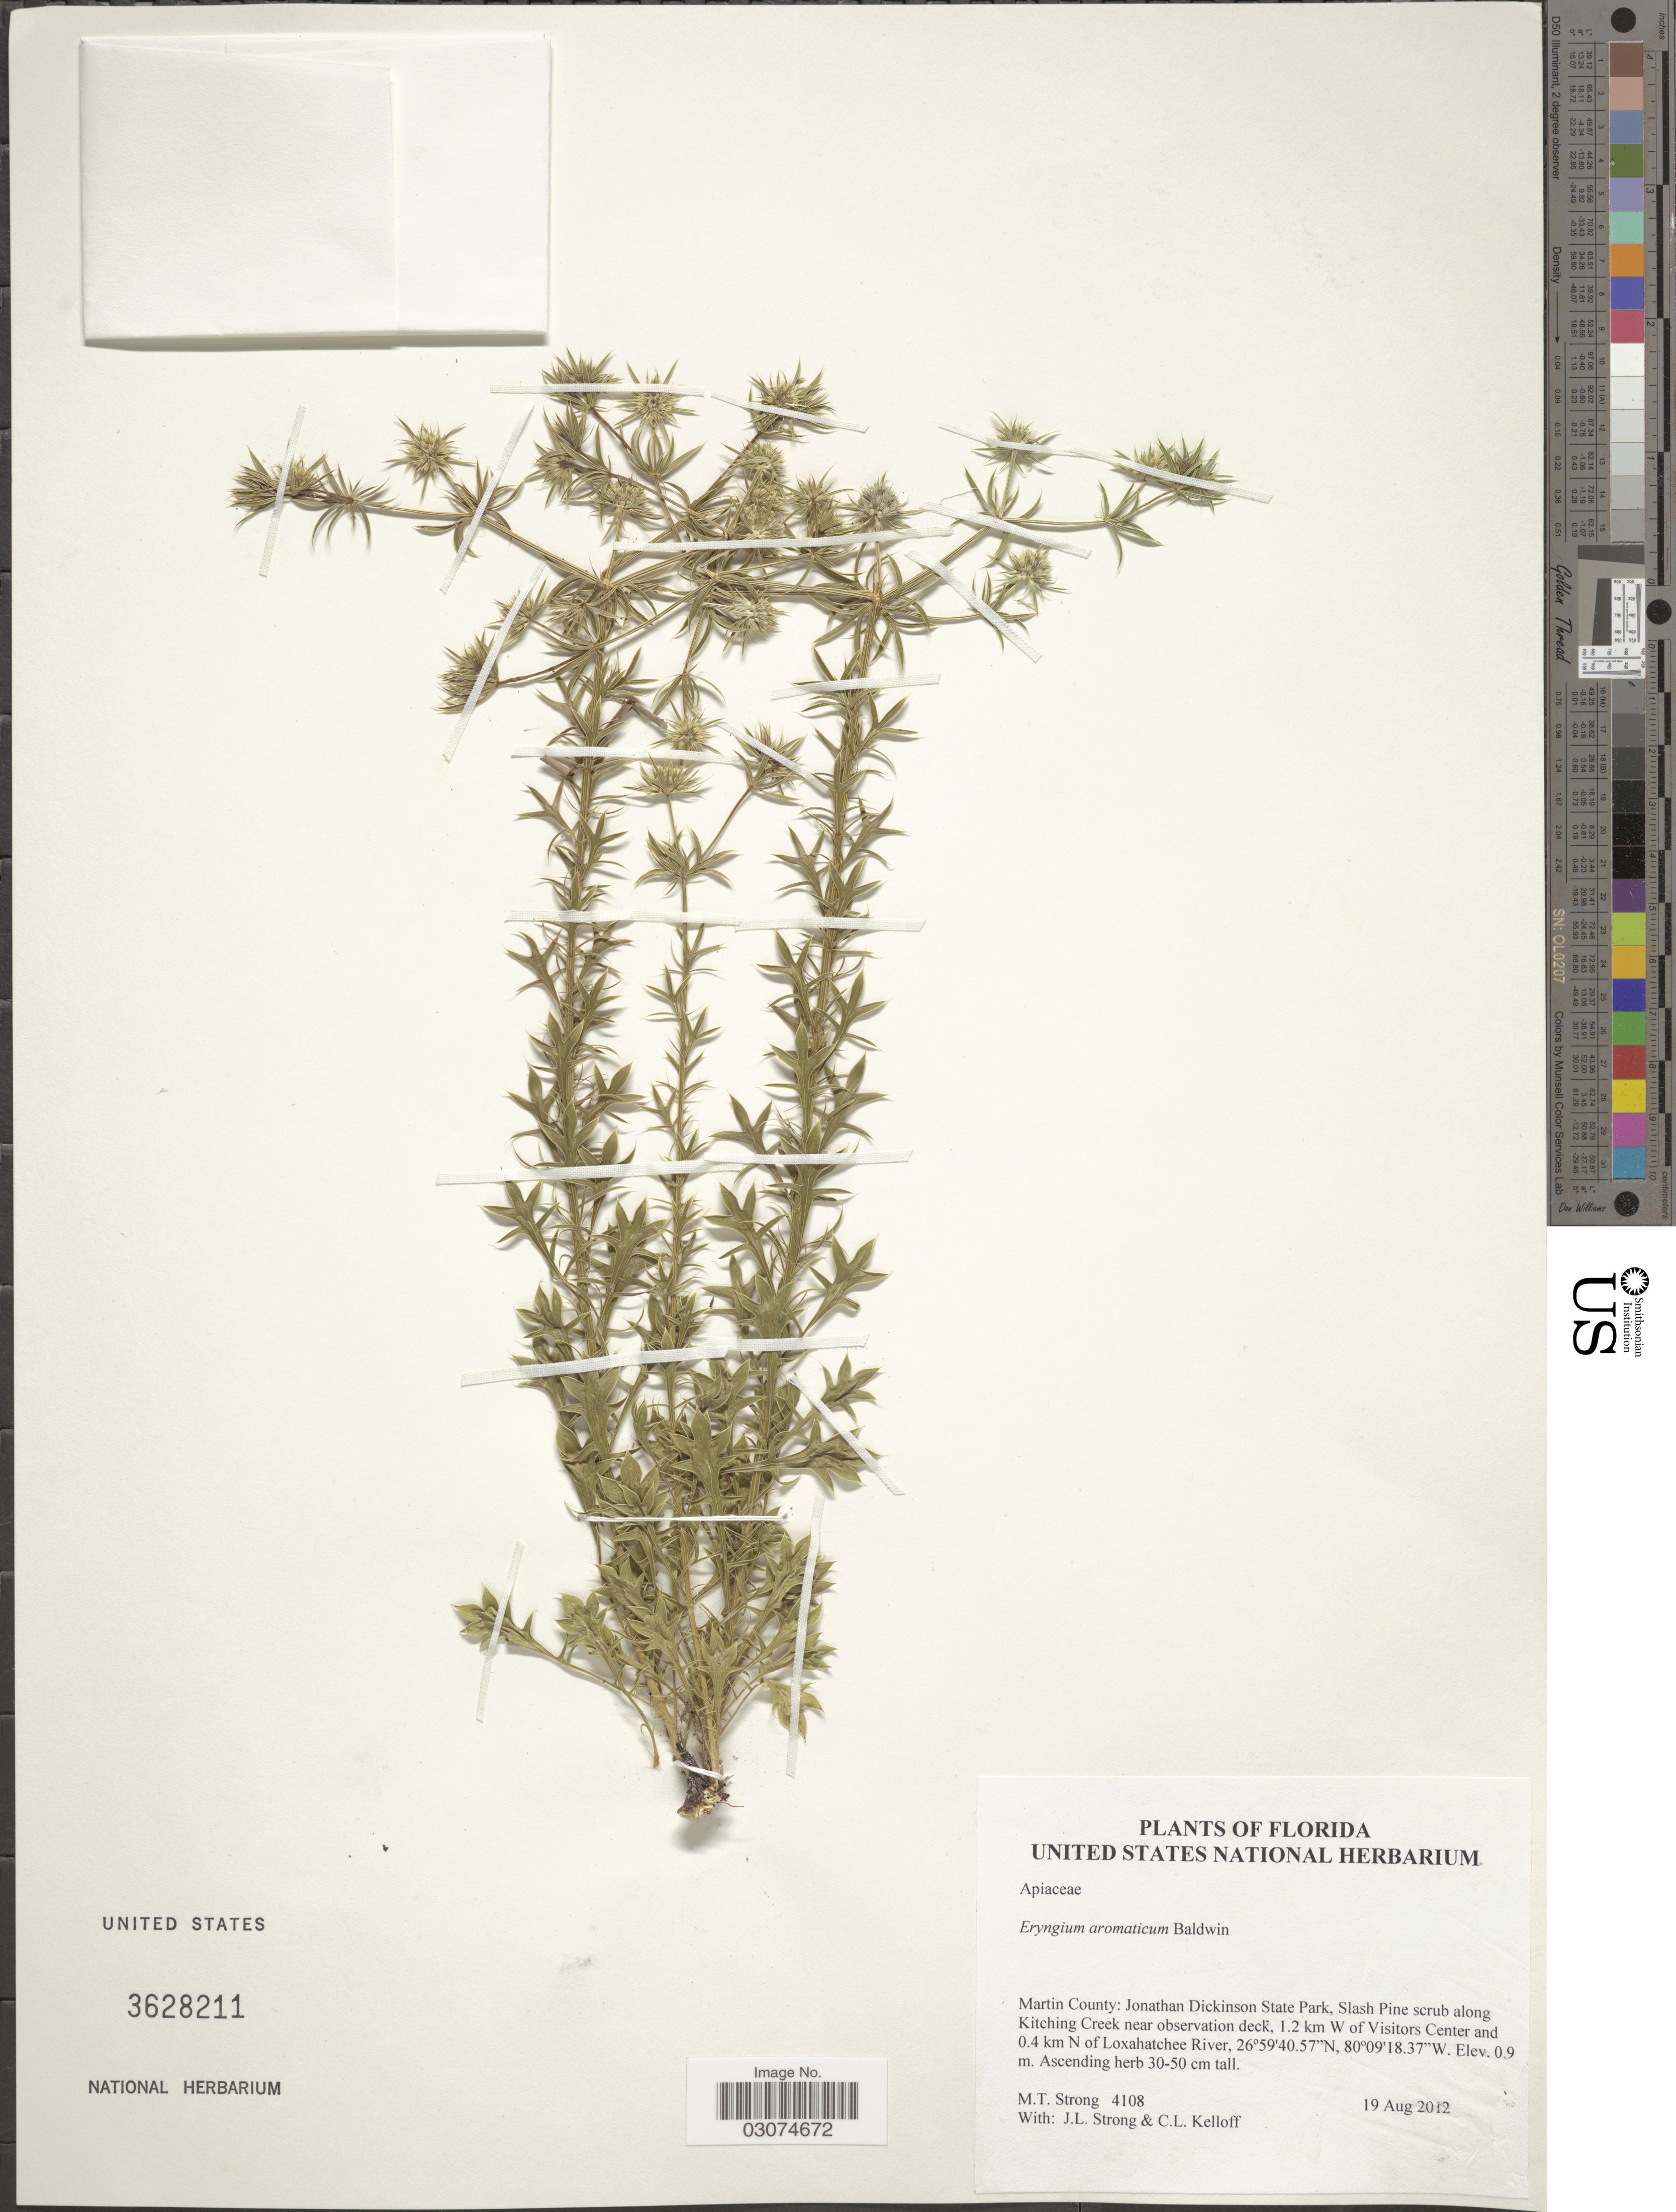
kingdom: Plantae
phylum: Tracheophyta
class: Magnoliopsida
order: Apiales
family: Apiaceae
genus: Eryngium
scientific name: Eryngium aromaticum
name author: Baldwin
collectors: M. T. Strong, J. L. Strong & C. L. Kelloff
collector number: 4108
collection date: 2012-08-19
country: United States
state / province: Florida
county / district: Martin County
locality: Jonathan Dickinson State Park, Slash Pine scrub along Kitching Creek near observation deck, 1.2 km W of Visitors Center and 0.4 km N of Loxahatchee River.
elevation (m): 0.9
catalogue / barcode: US 3628211